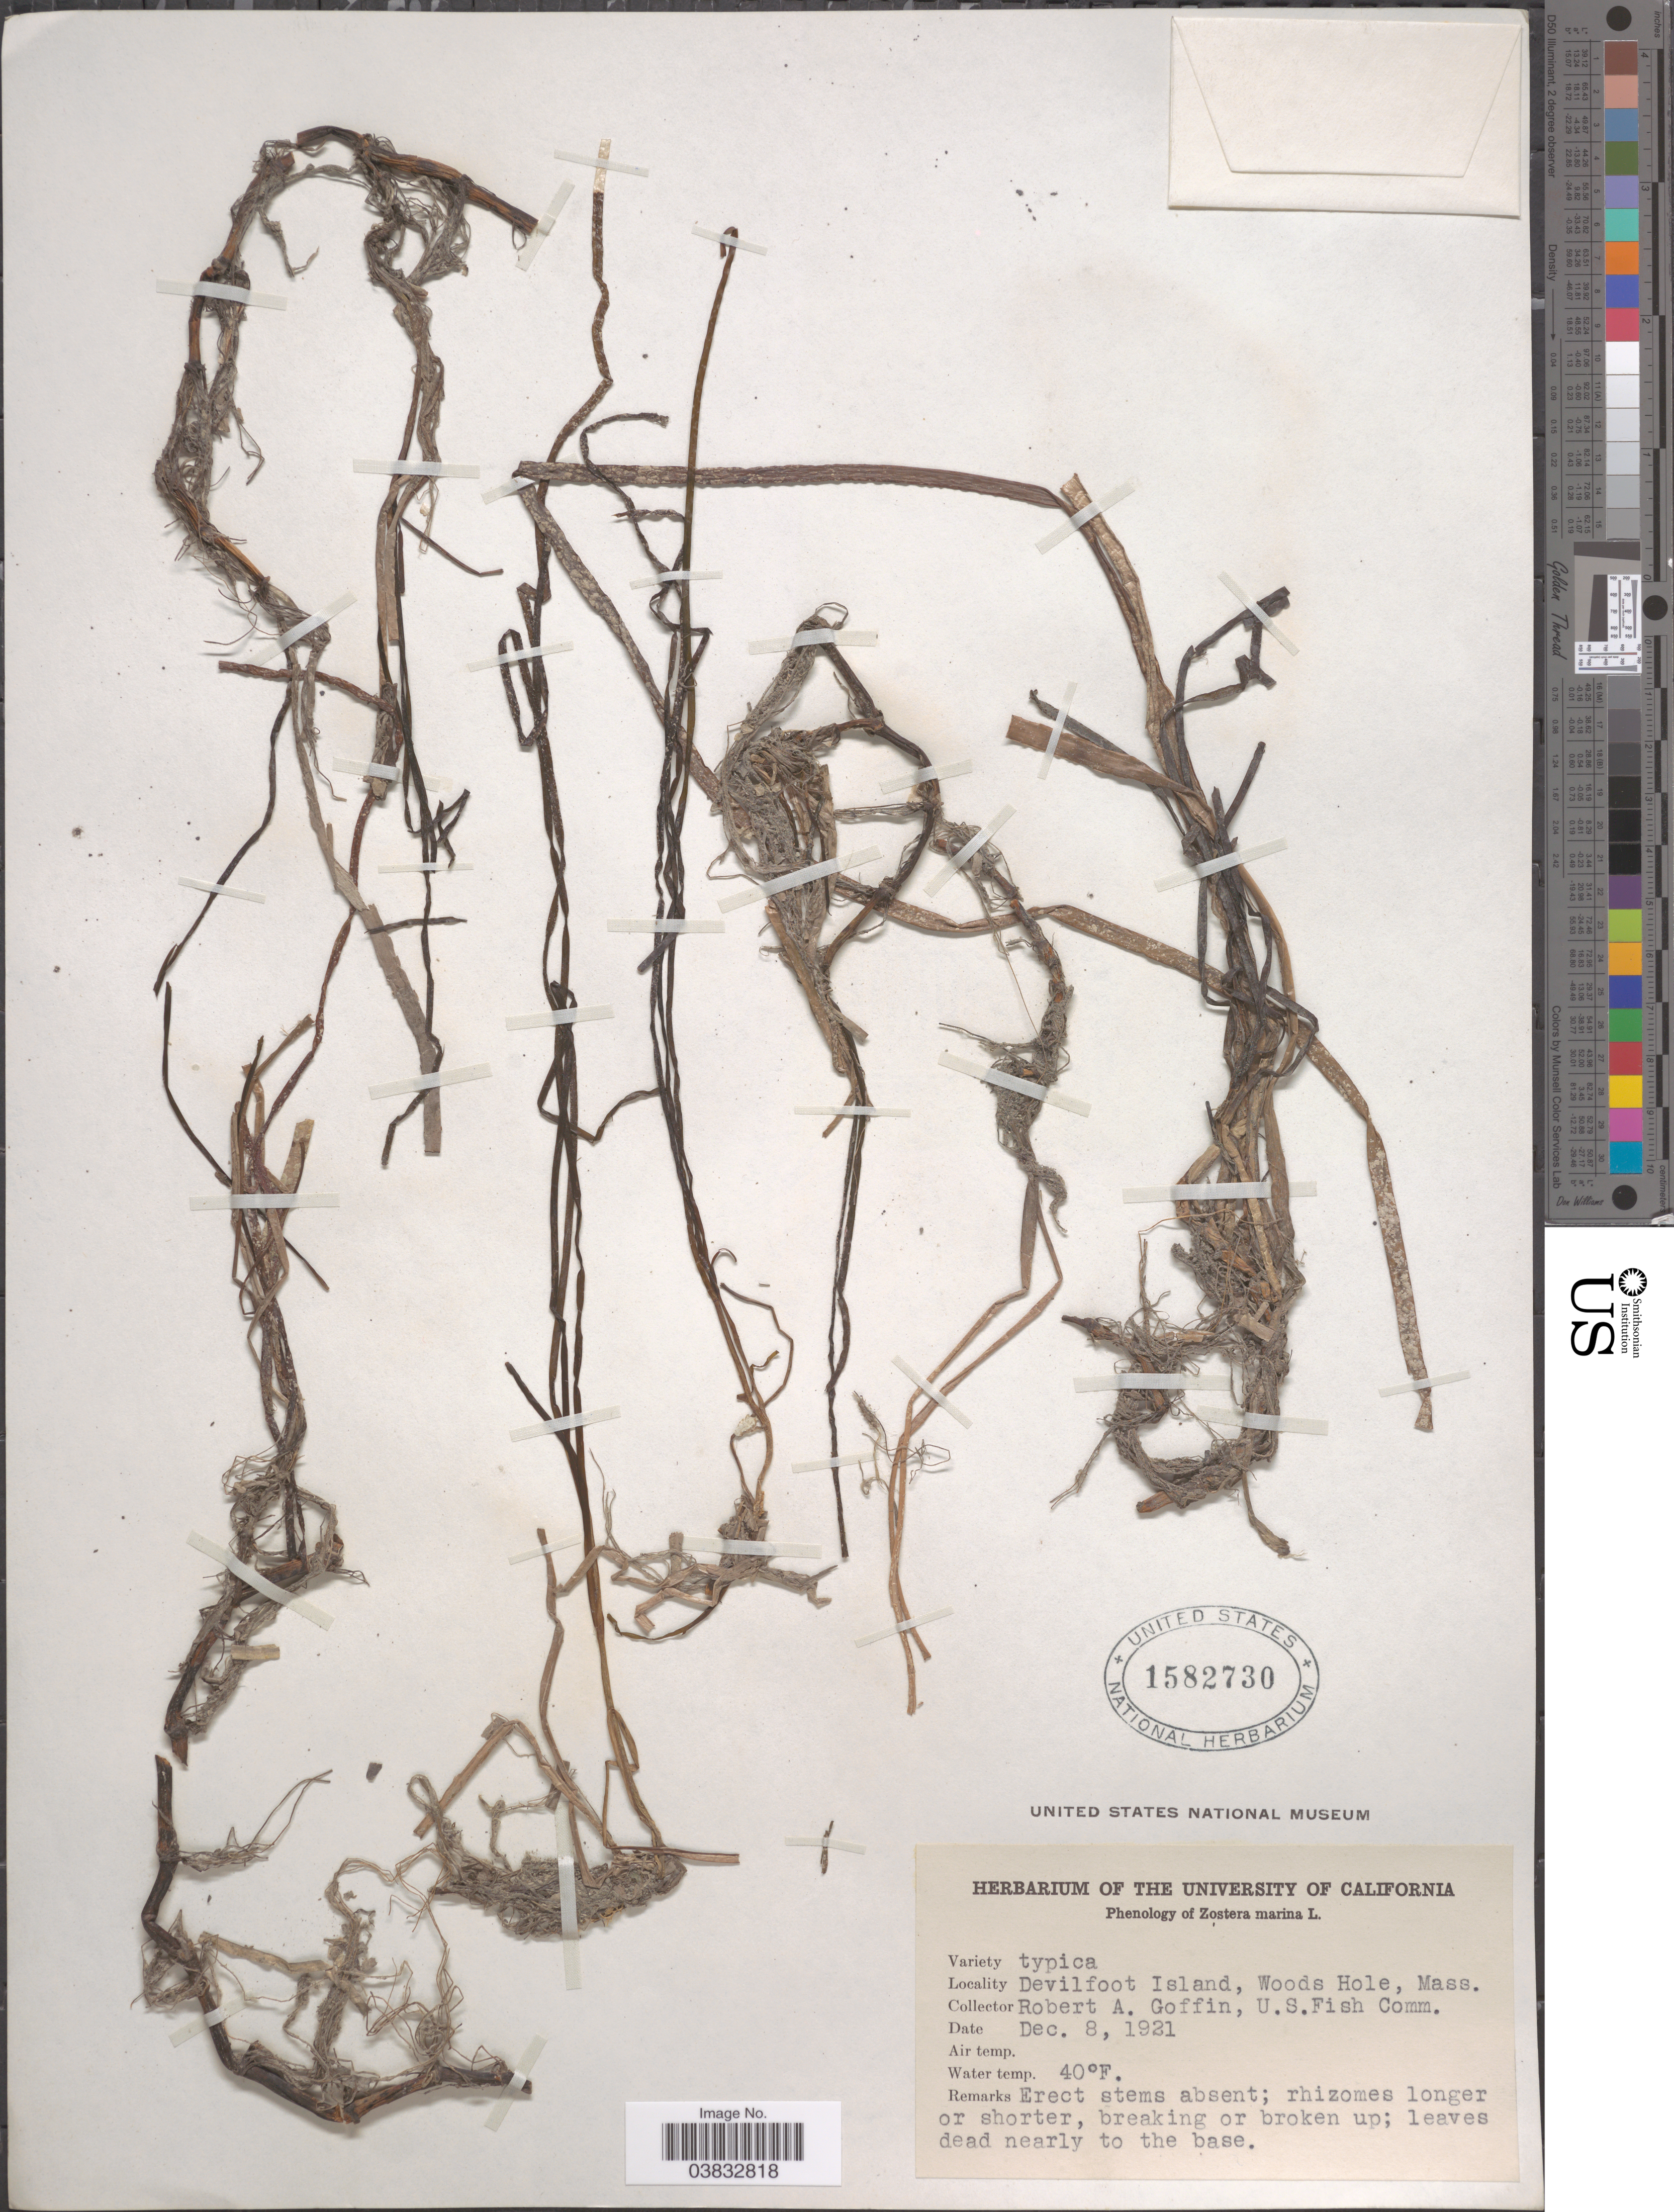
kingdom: Plantae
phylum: Tracheophyta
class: Liliopsida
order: Alismatales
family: Zosteraceae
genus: Zostera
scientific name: Zostera marina var. typica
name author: L.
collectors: R. Goffin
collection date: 1921-12-08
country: United States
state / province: Massachusetts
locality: Devilfoot Island, Woods Hole.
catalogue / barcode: US 1582730